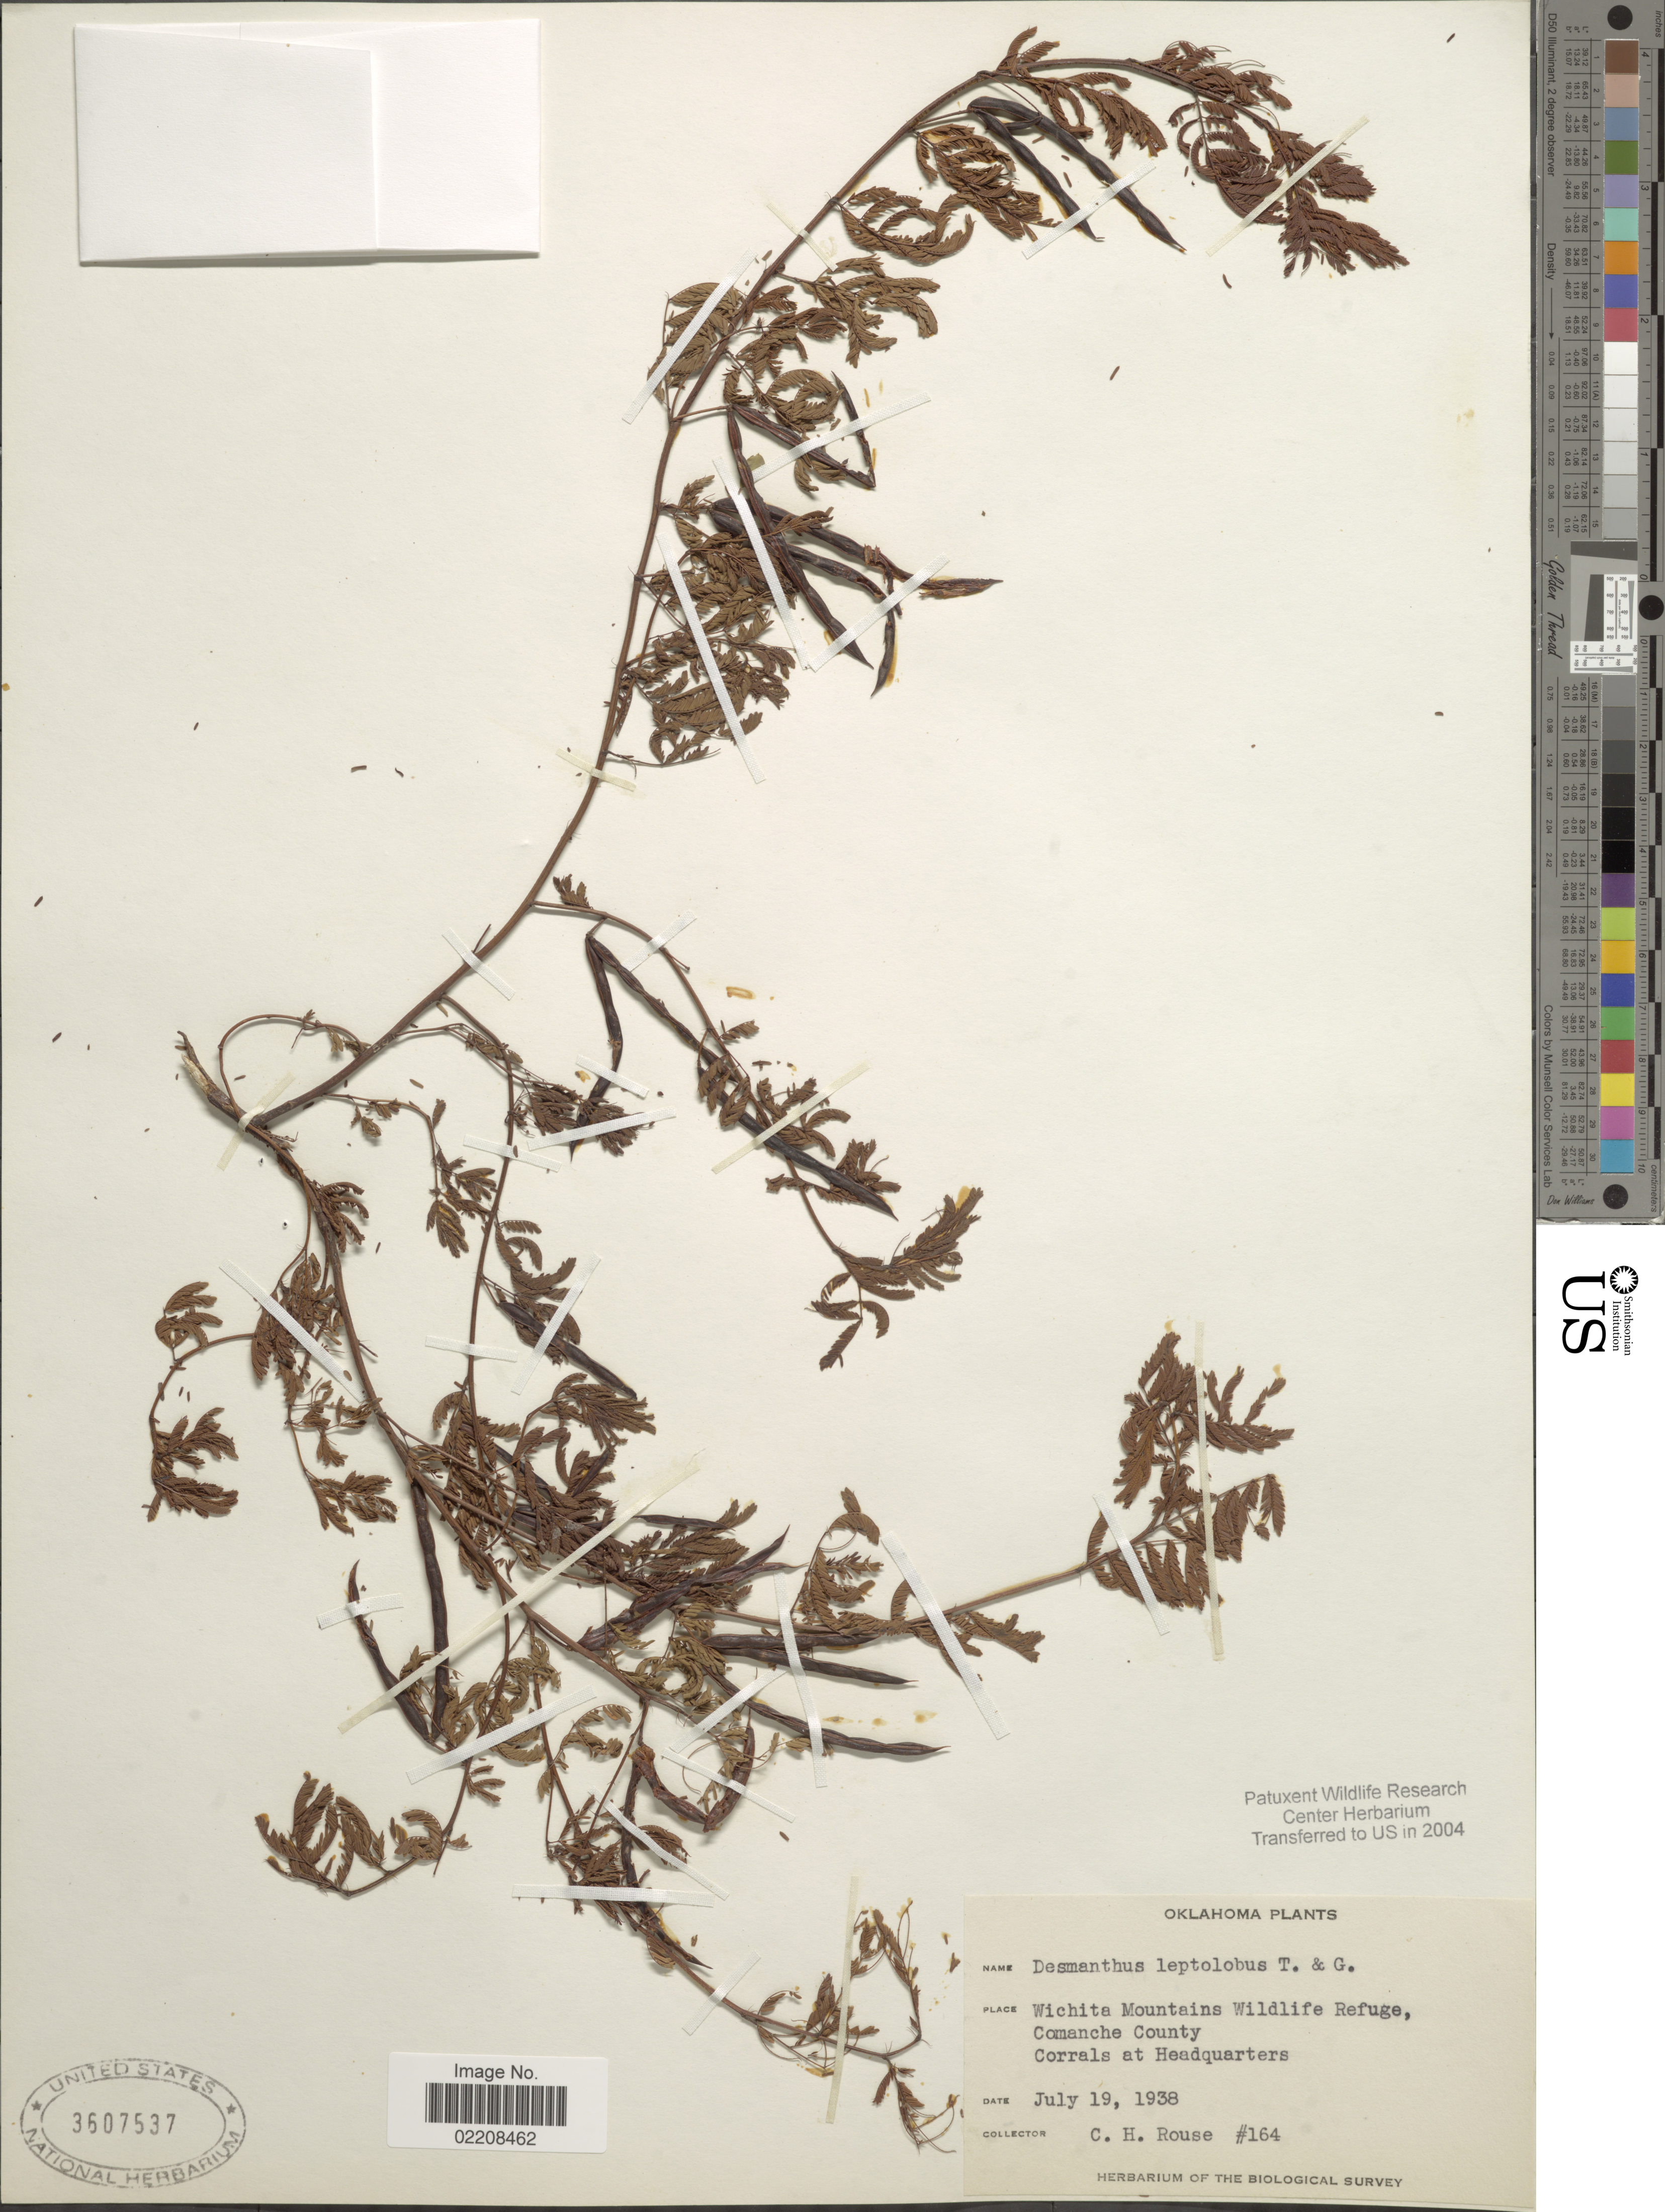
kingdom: Plantae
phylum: Tracheophyta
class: Magnoliopsida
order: Fabales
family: Fabaceae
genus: Desmanthus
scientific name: Desmanthus leptolobus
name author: Torr. & A. Gray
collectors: C. Rouse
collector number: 164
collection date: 1938-07-19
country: United States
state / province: Oklahoma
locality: Wichita Mountains Wildlife Refuge, Comanche County. Corrals at Headquarters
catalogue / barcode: US 3607537